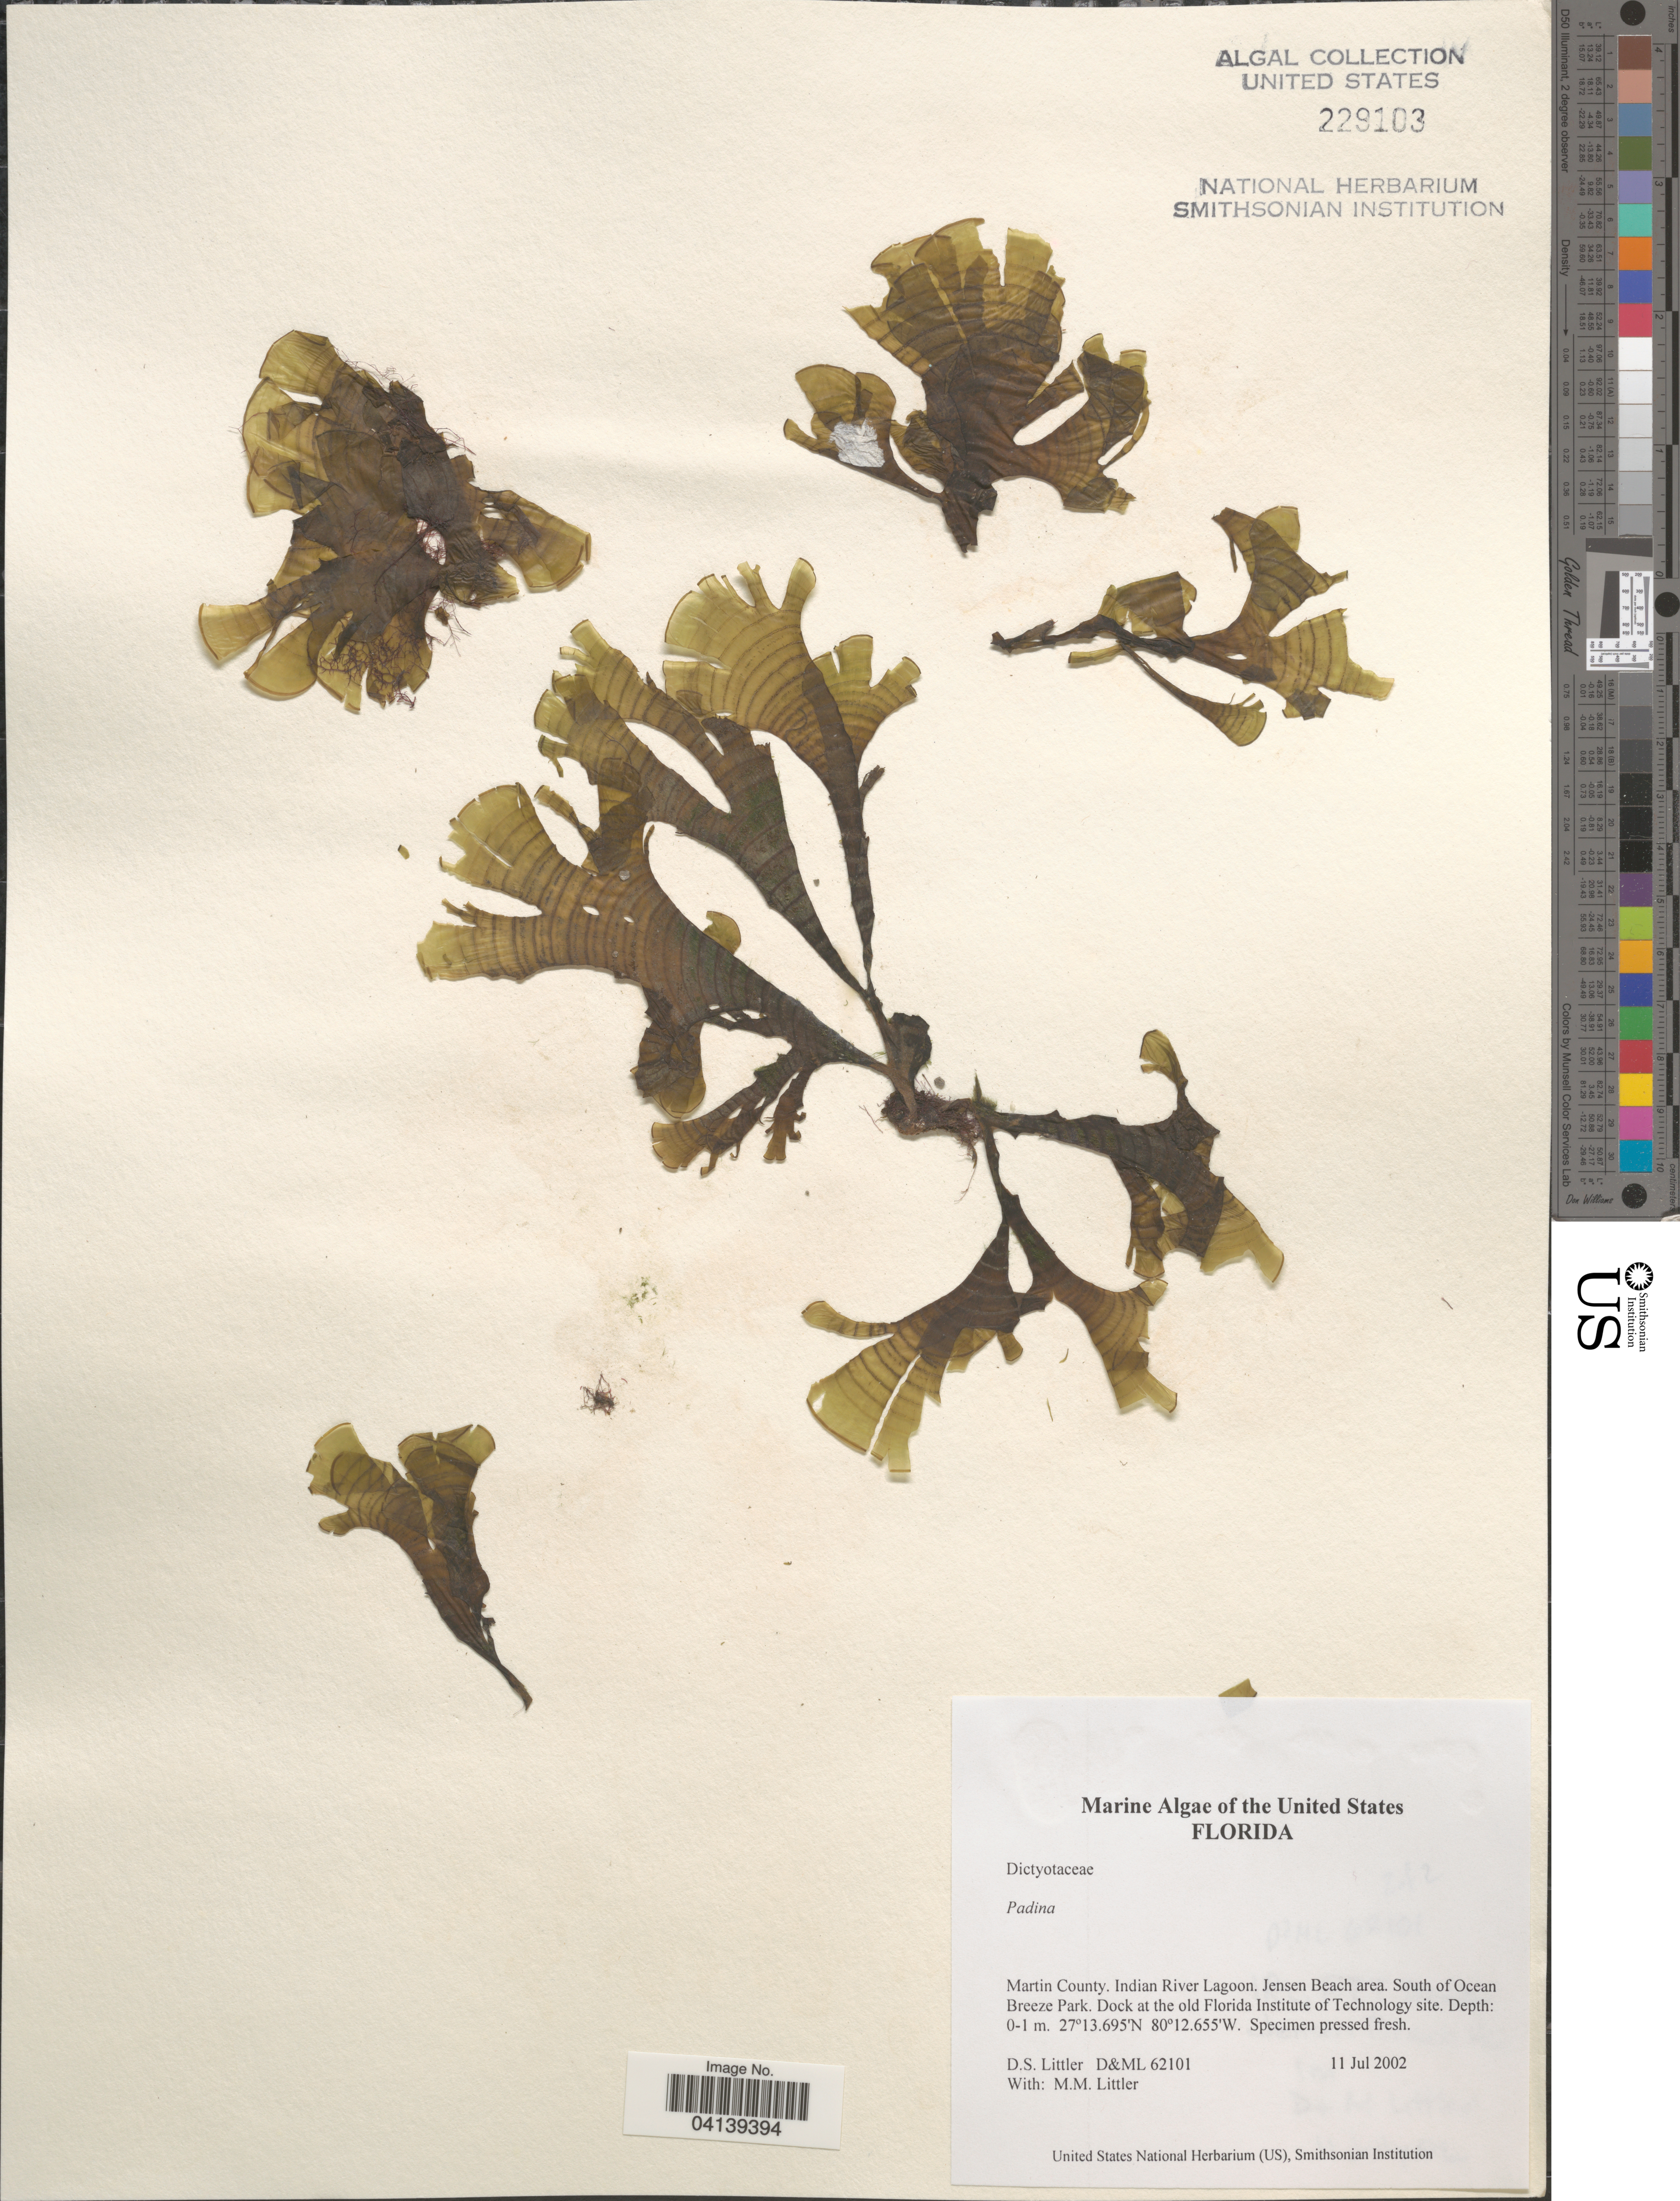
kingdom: Chromista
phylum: Ochrophyta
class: Phaeophyceae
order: Dictyotales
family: Dictyotaceae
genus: Padina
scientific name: Padina sp.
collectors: D. S. Littler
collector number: D&ML62101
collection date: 2002-07-11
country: United States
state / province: Florida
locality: Martin County. Indian River Lagoon. Jensen Beach area. South of Ocean Breeze Park. Dock at the old Florida Institute of Technology site.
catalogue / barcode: US 229103